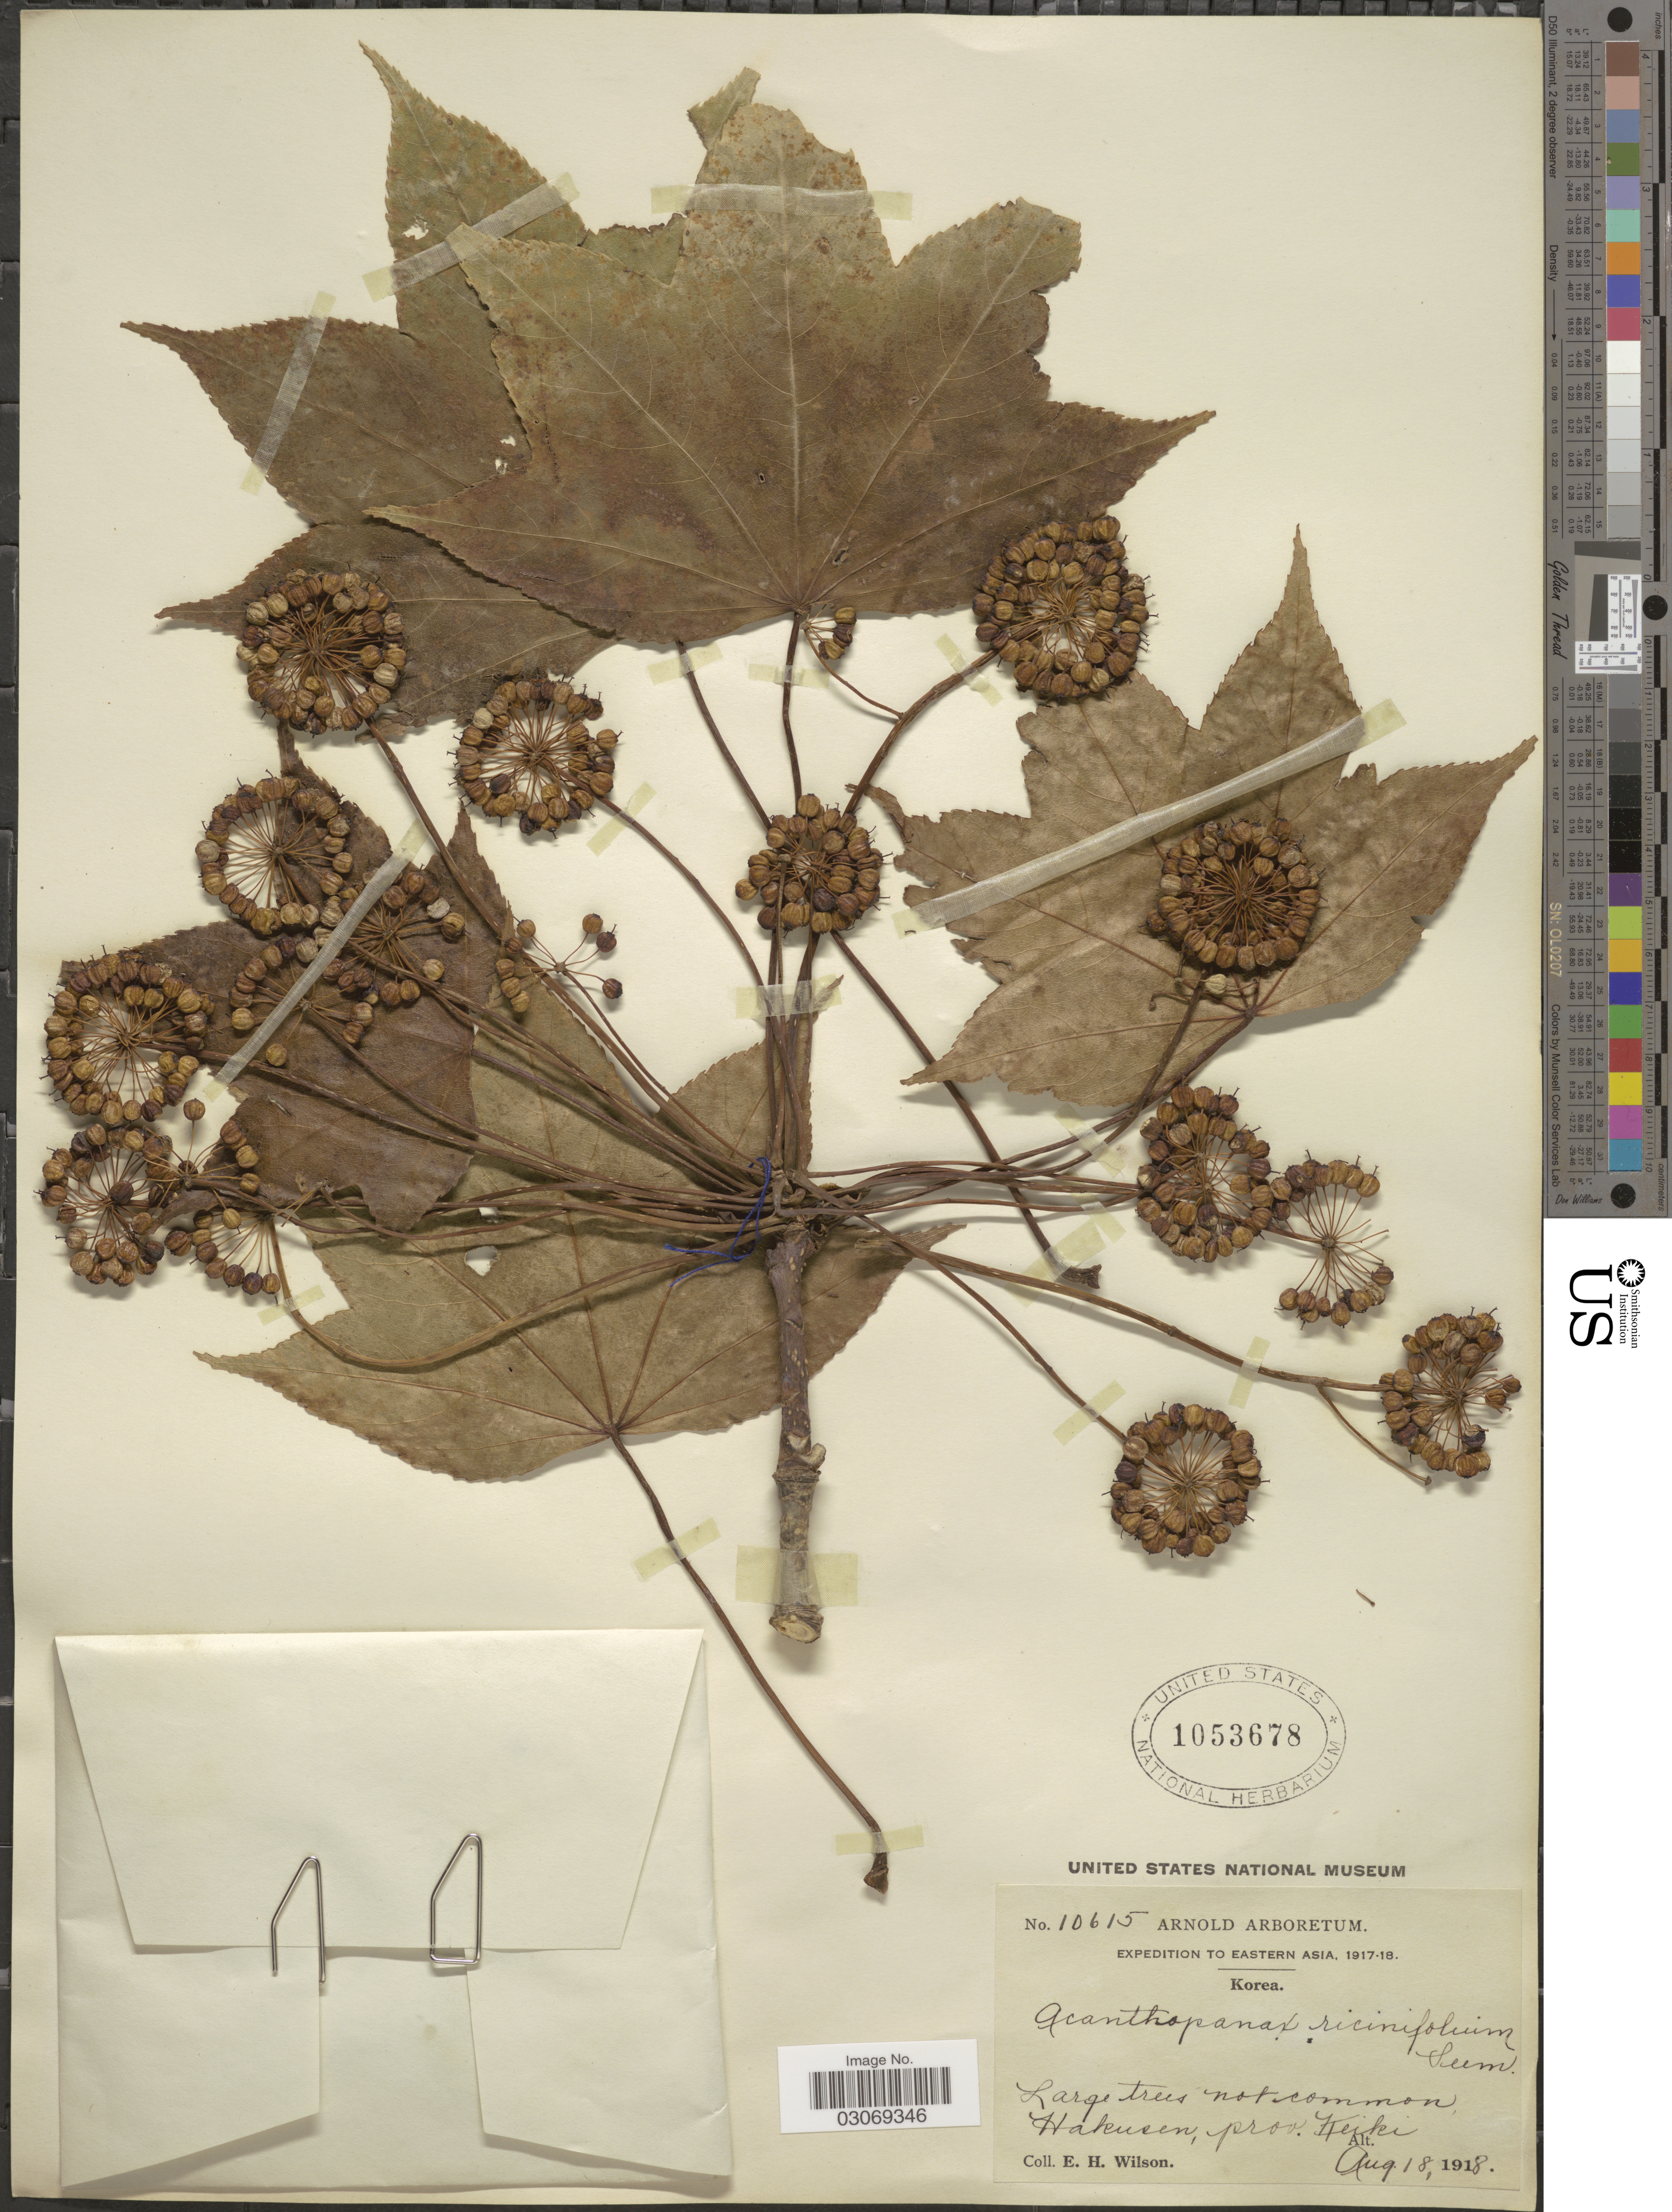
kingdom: Plantae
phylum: Tracheophyta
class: Magnoliopsida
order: Apiales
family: Araliaceae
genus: Kalopanax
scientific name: Kalopanax pictus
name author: (Thunb.) Nakai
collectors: E. Wilson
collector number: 10615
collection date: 1918-08-18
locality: Hakusen, prov. Keiki.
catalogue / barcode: US 1053678